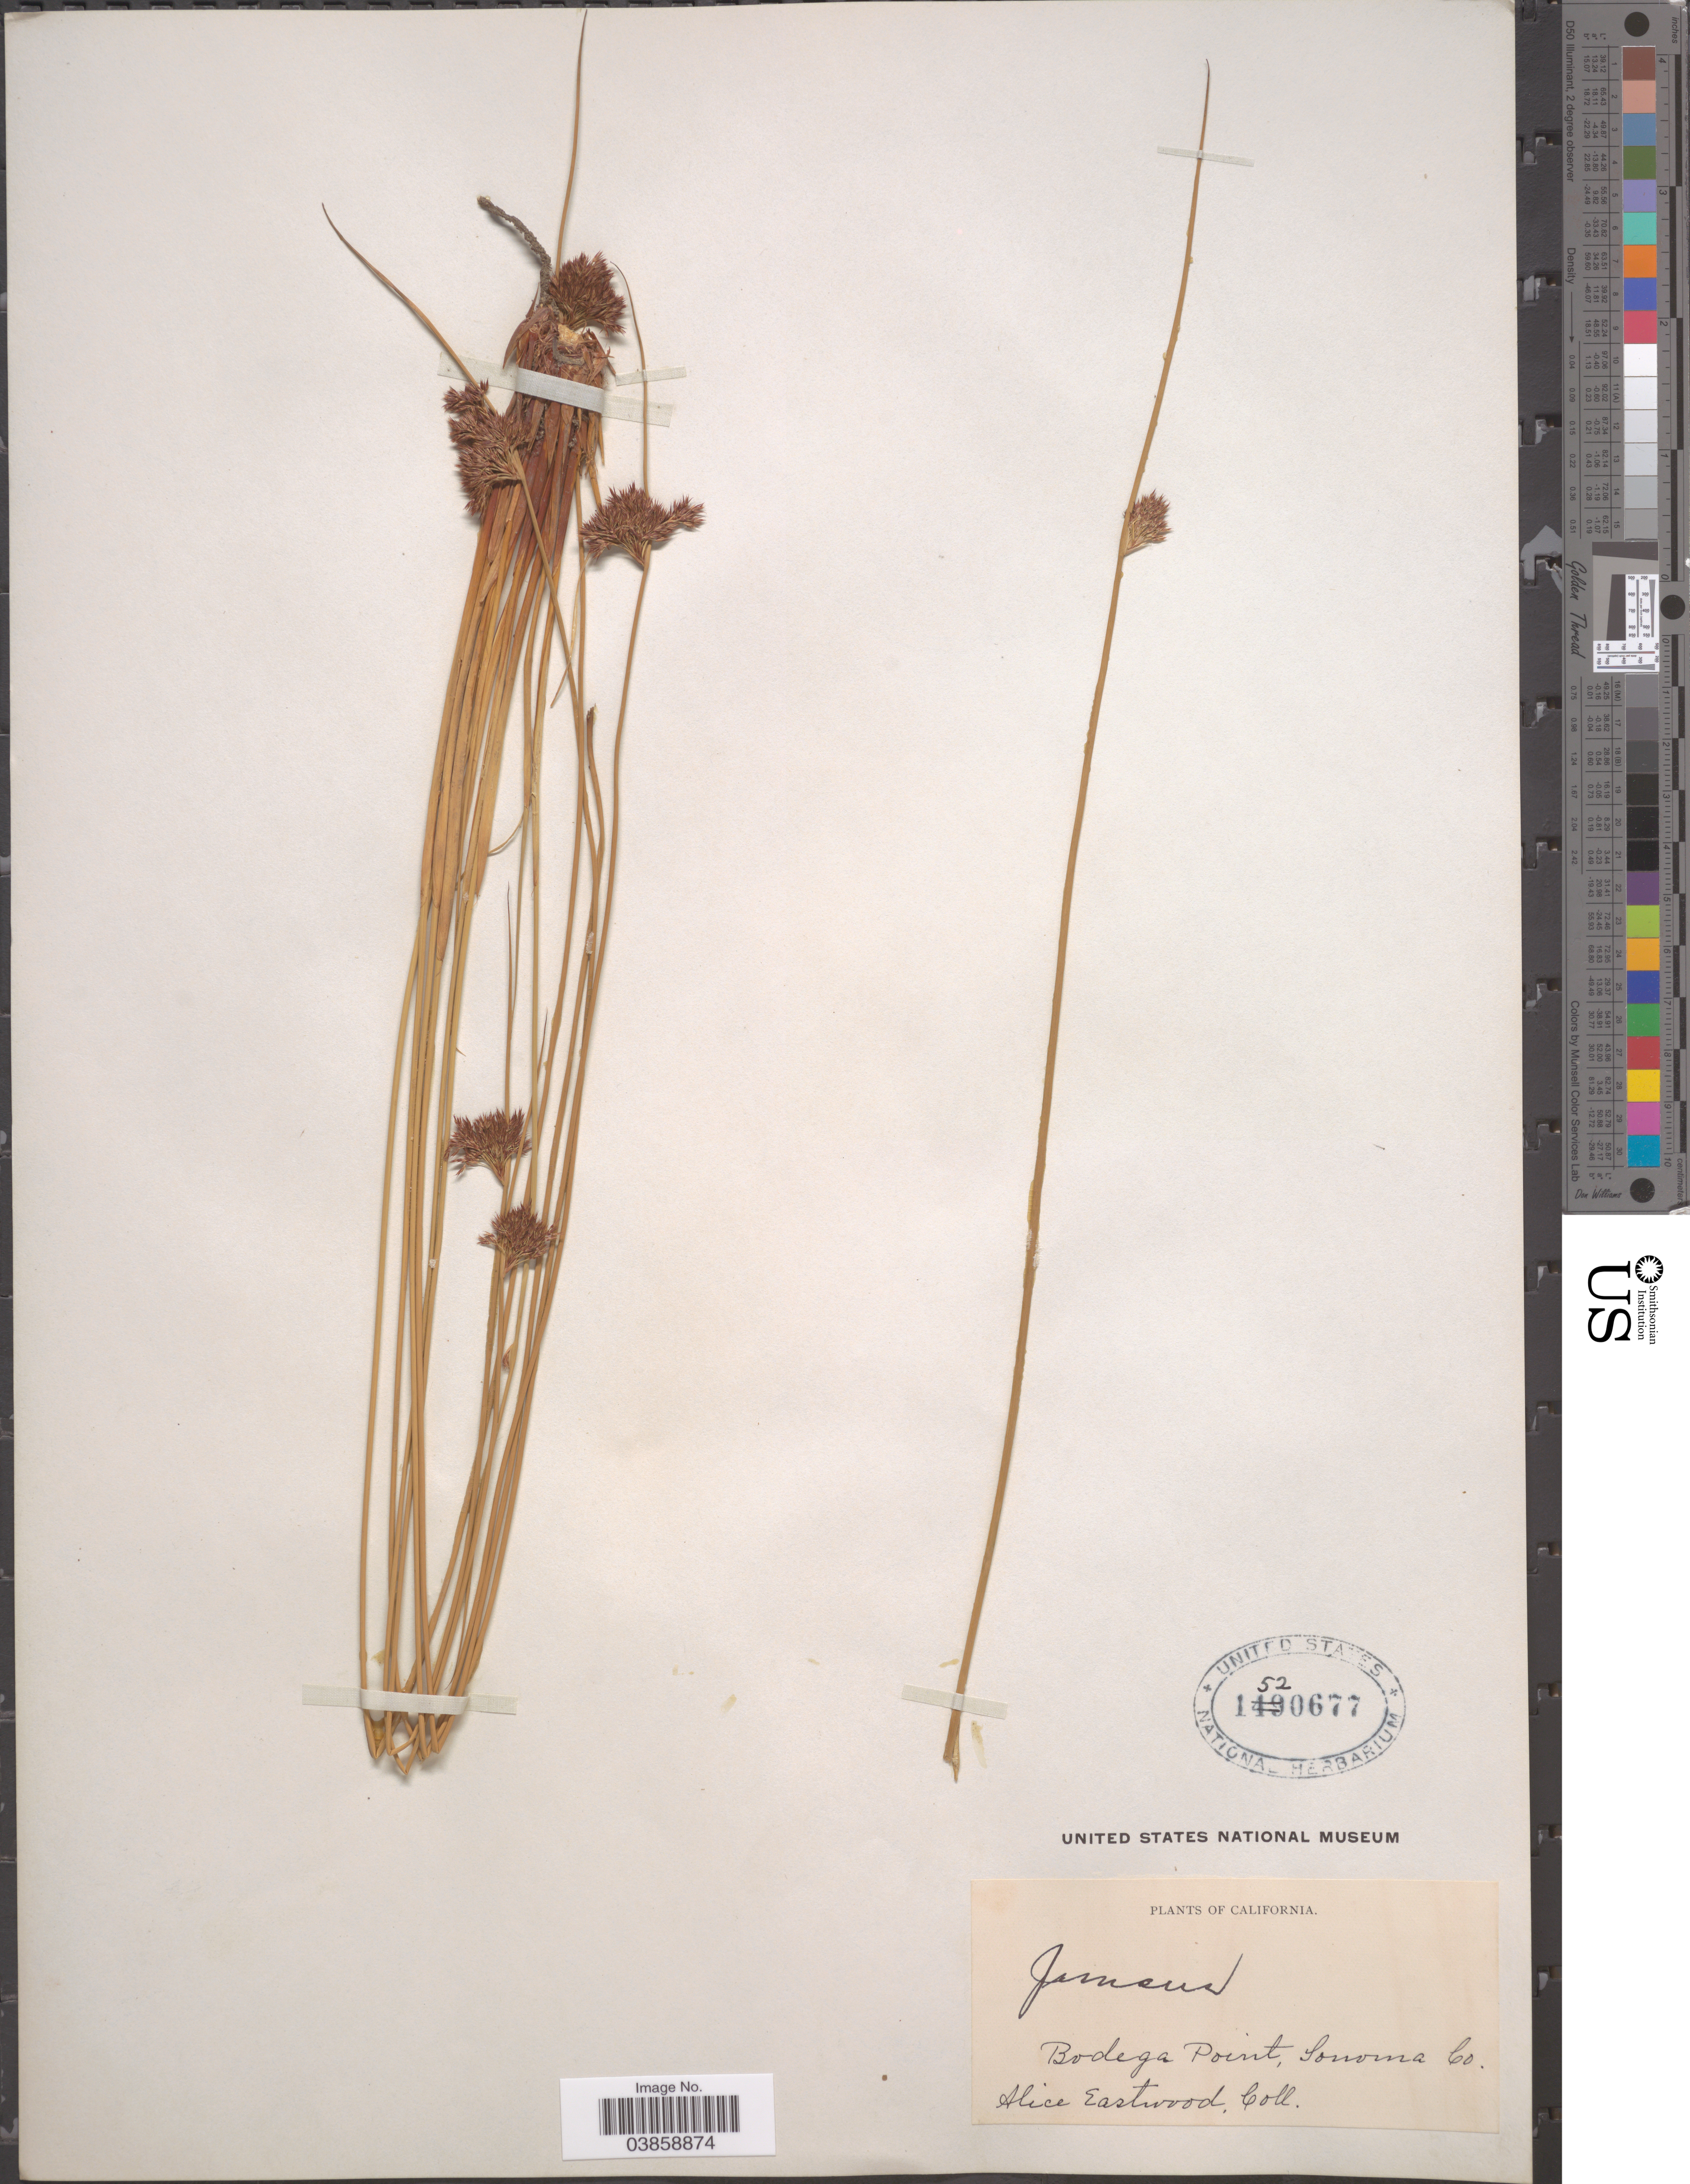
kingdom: Plantae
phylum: Tracheophyta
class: Liliopsida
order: Poales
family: Juncaceae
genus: Juncus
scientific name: Juncus sp.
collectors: A. Eastwood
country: United States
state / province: California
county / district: Sonoma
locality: Bodega Point, Sonoma Co.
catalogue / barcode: US 1520677